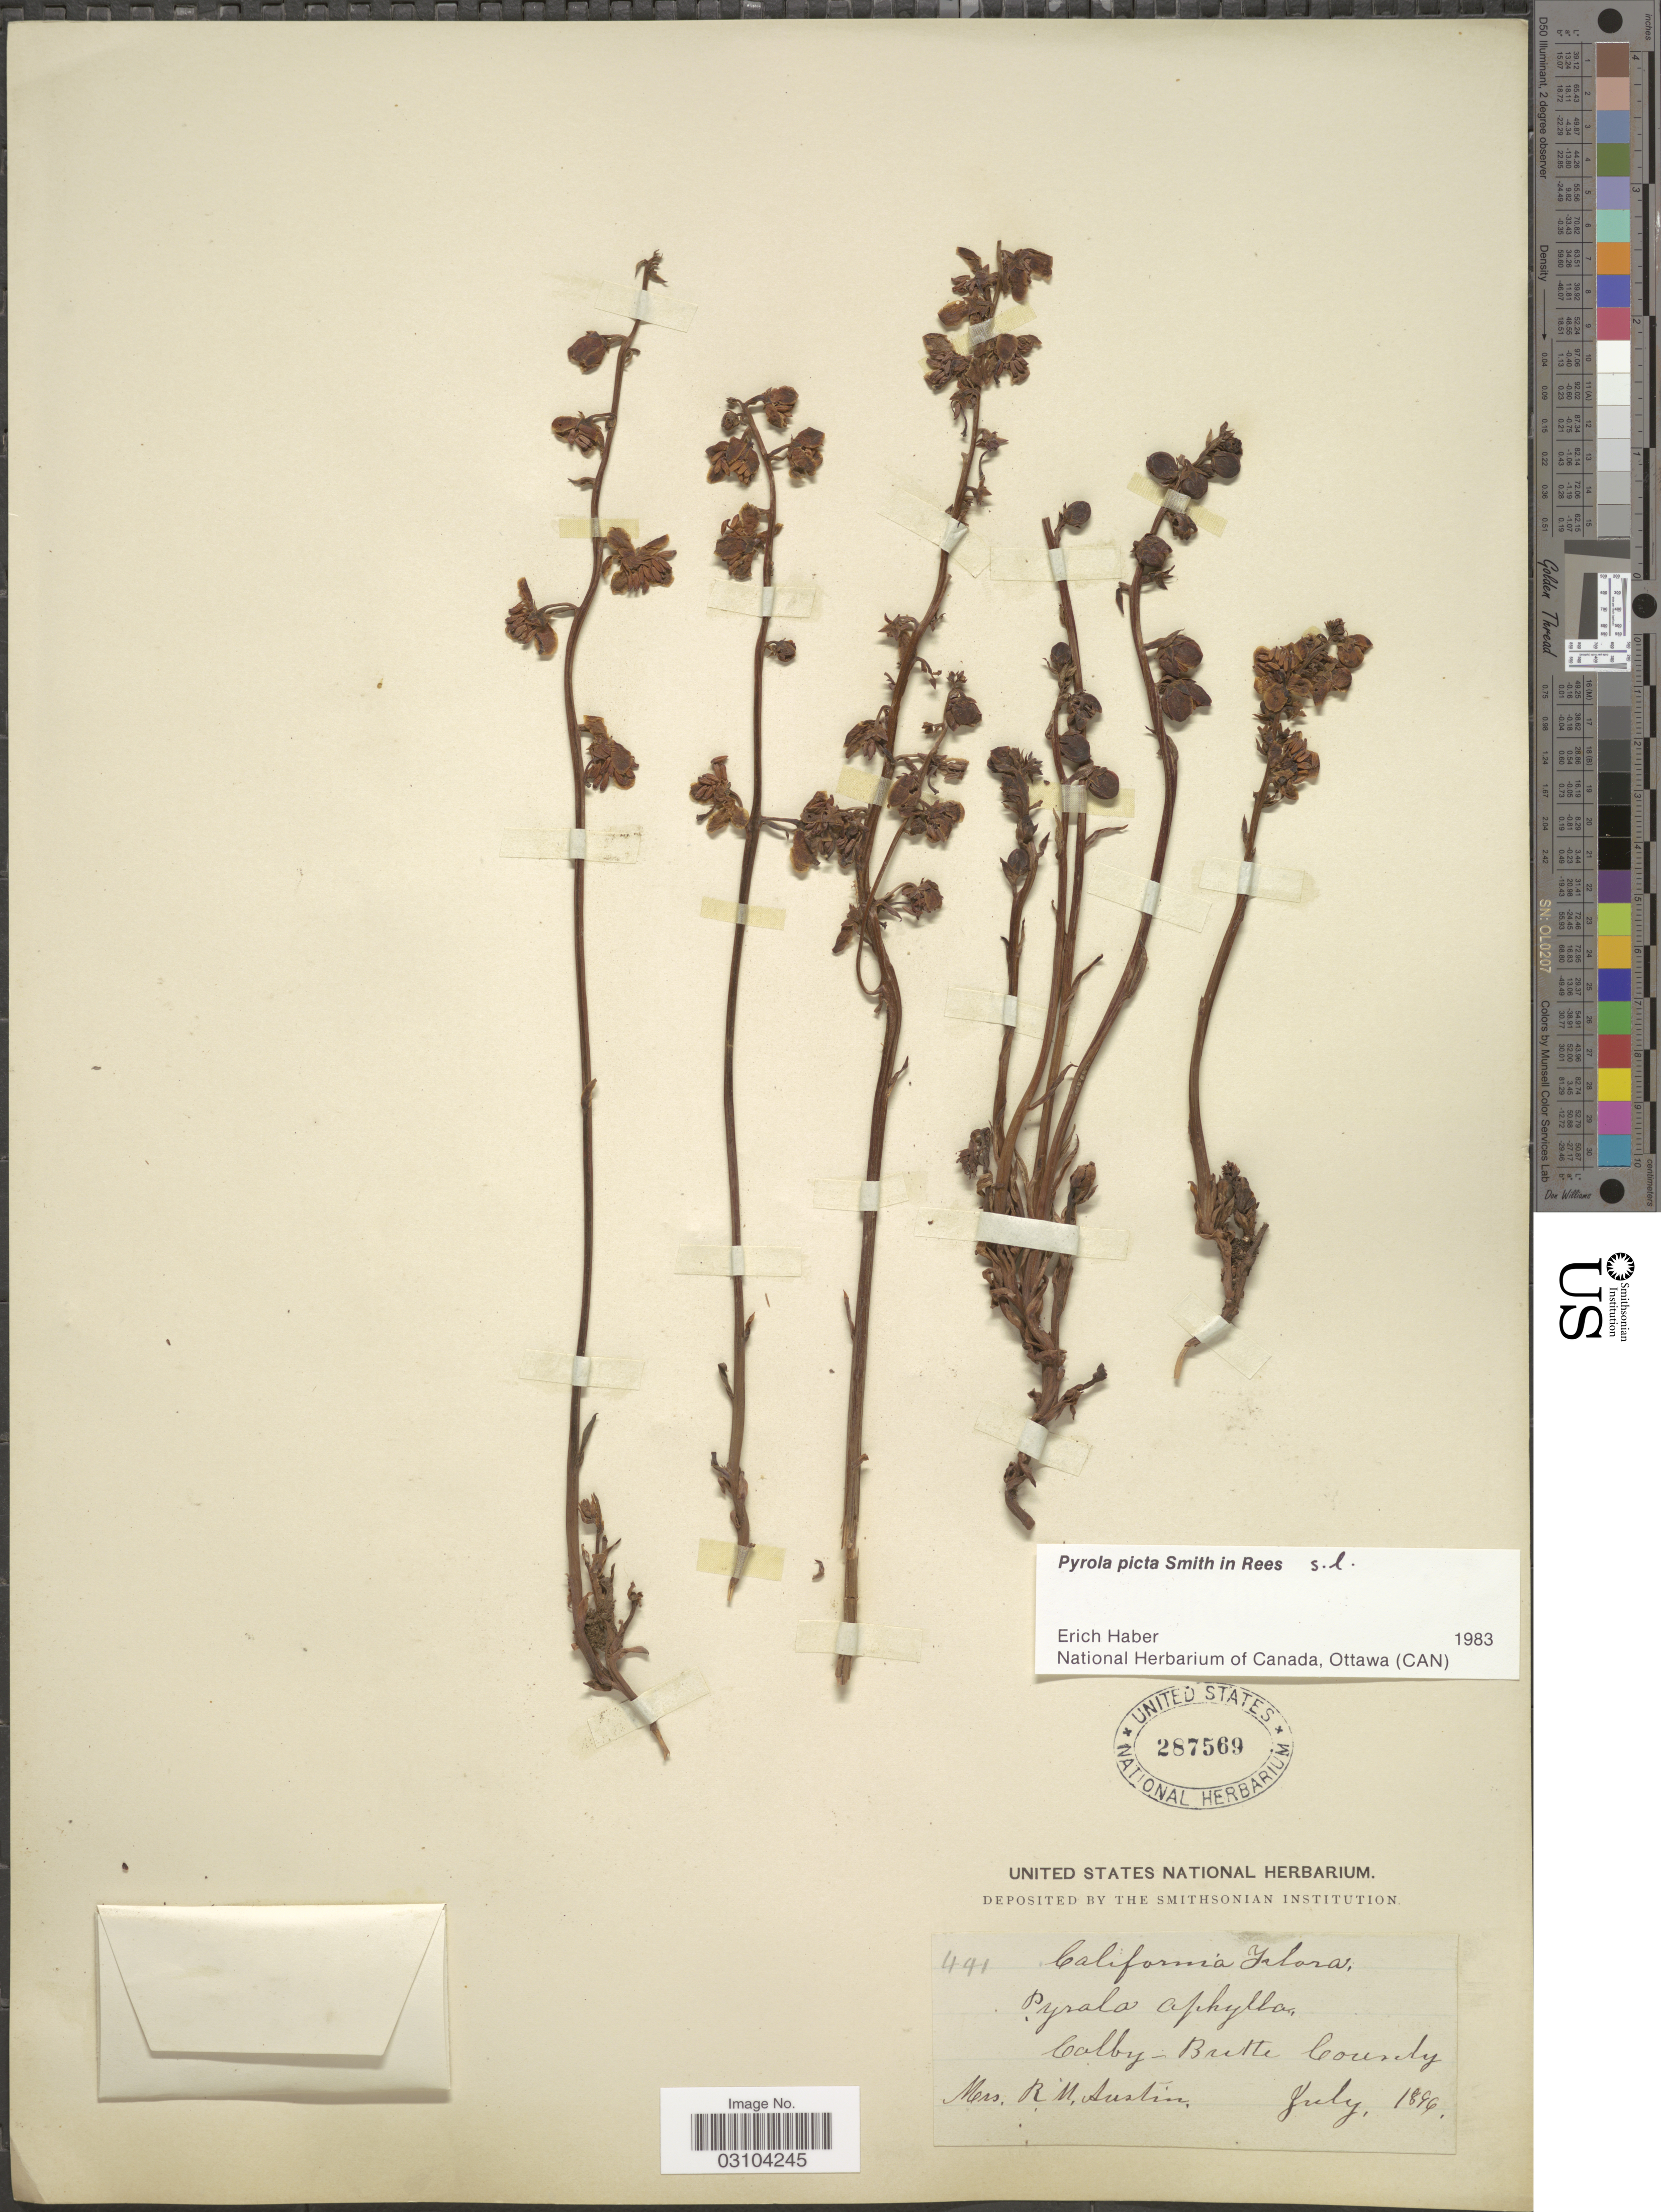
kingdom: Plantae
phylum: Tracheophyta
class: Magnoliopsida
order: Ericales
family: Ericaceae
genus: Pyrola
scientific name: Pyrola picta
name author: Sm. in Rees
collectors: R. Austin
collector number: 441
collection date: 1896-07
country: United States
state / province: California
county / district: Butte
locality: Colby - Butte County.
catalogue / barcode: US 287569